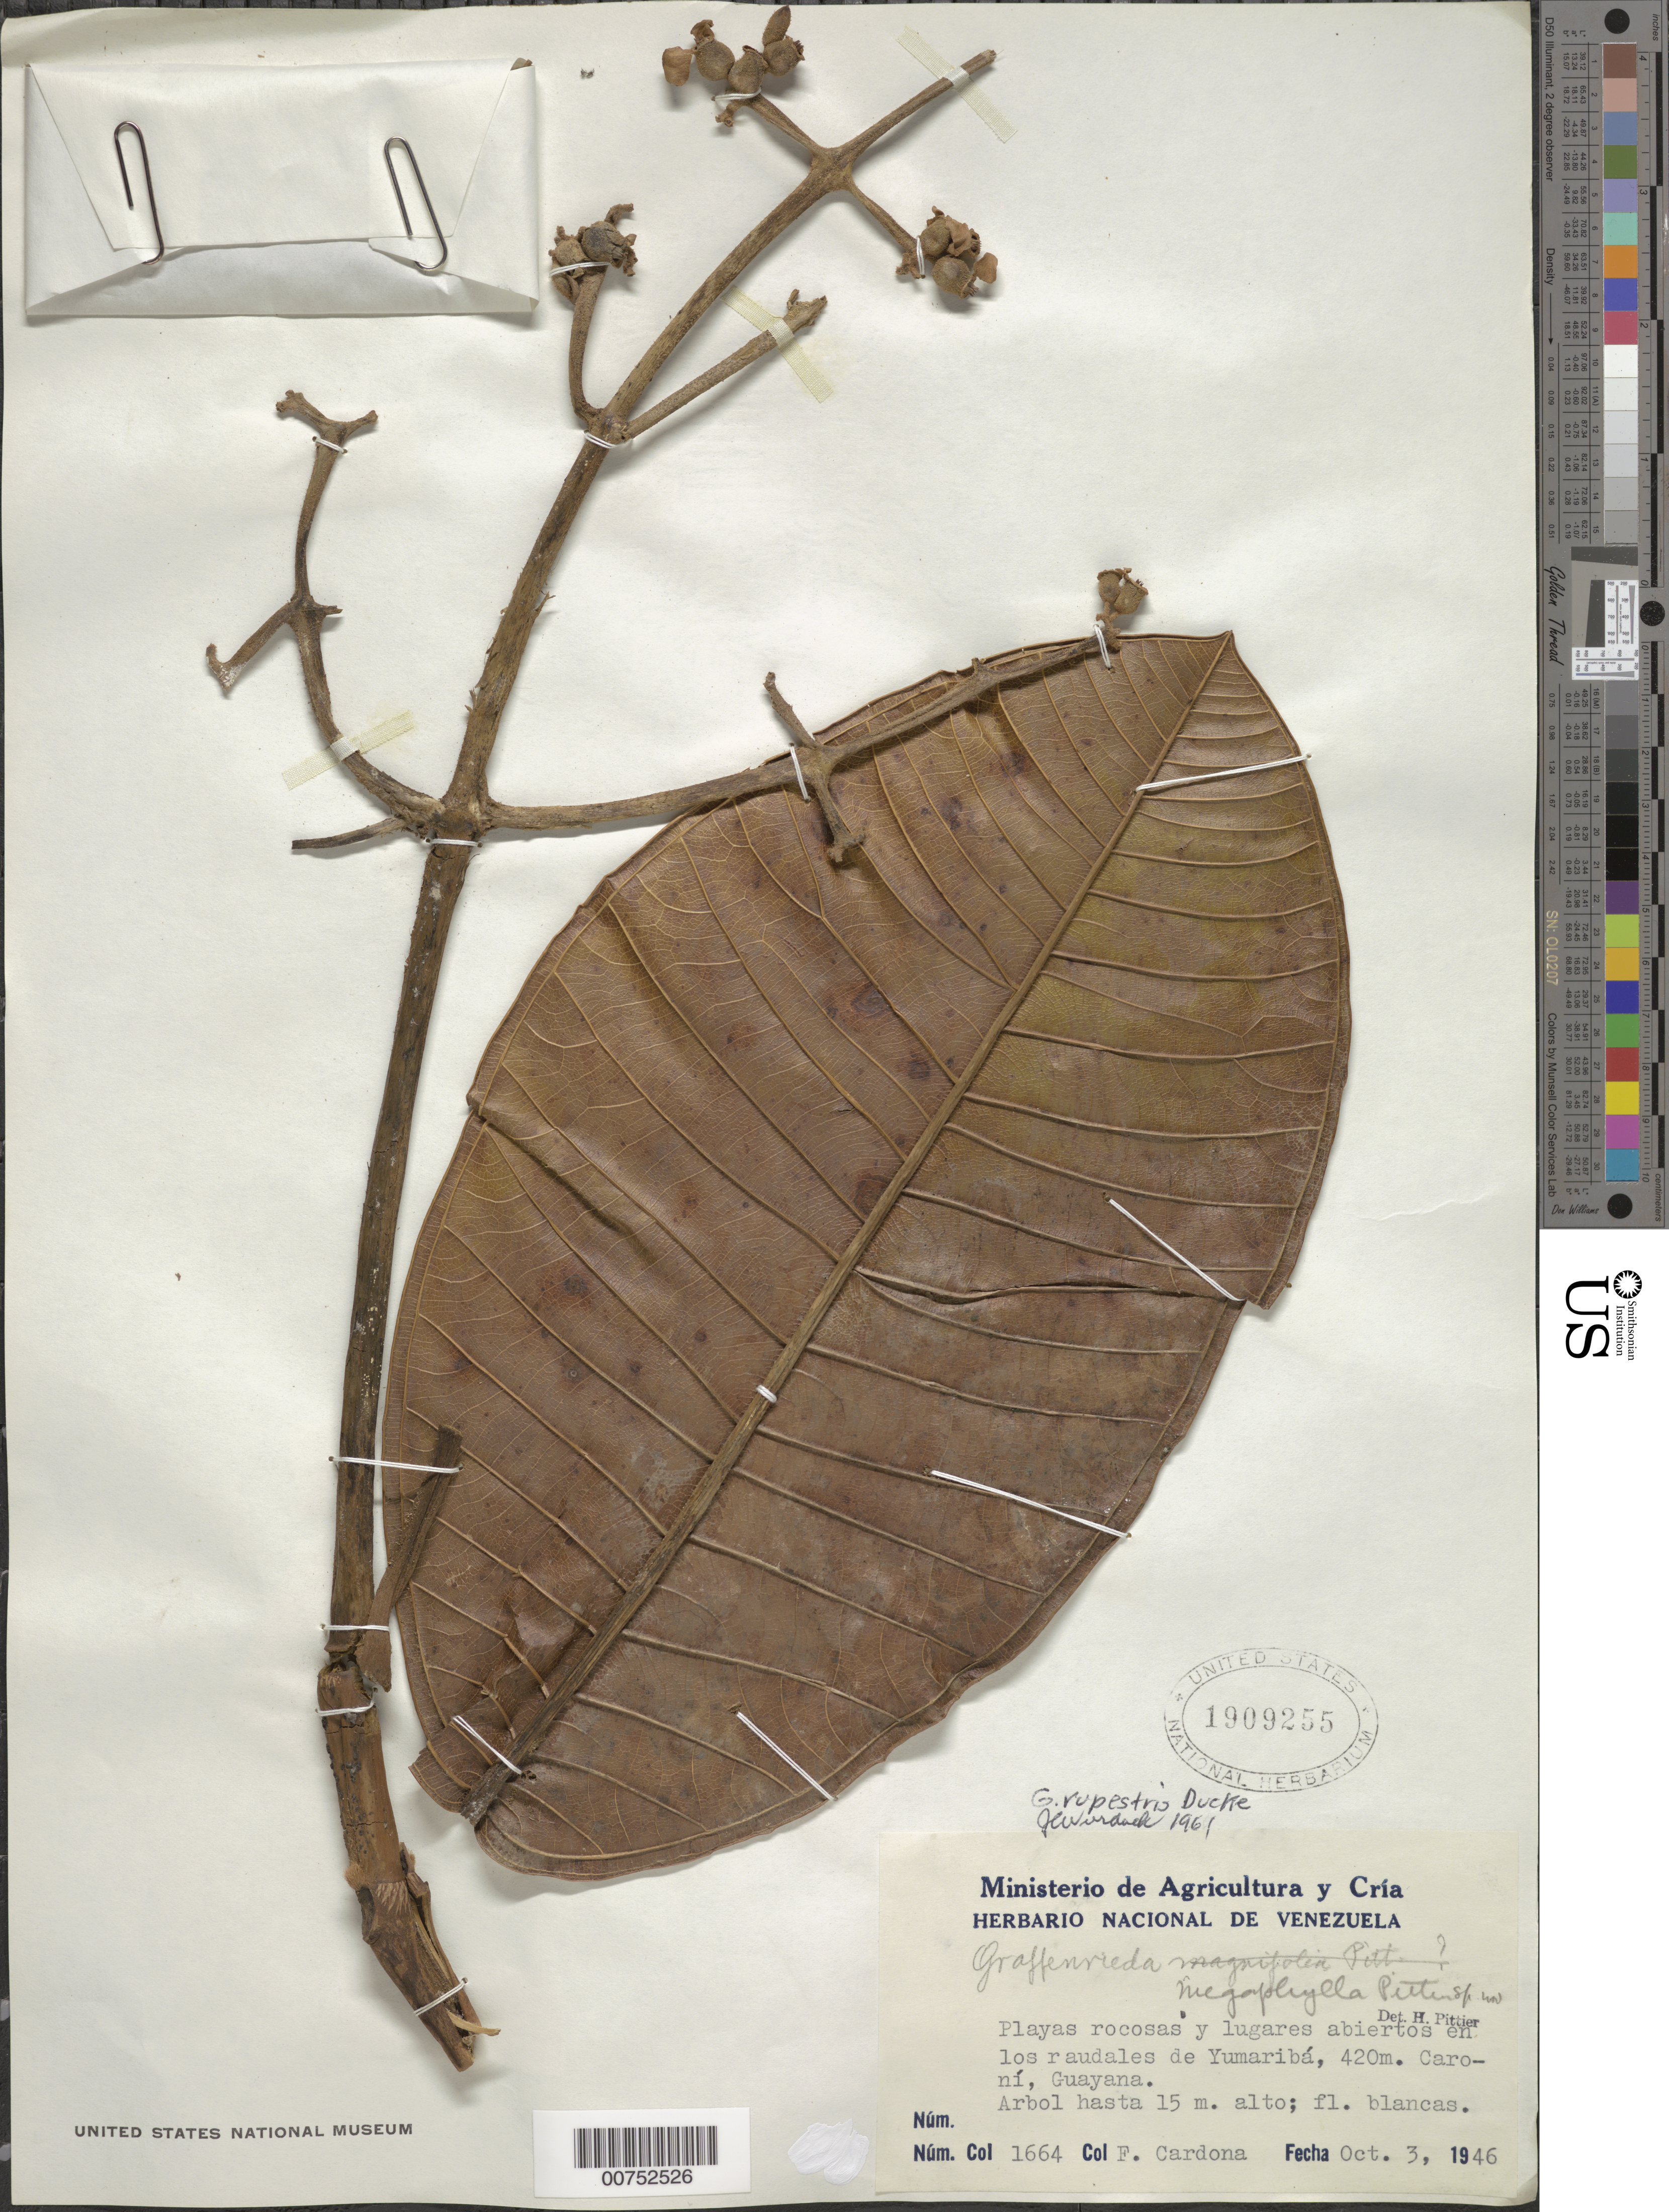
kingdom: Plantae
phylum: Tracheophyta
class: Magnoliopsida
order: Myrtales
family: Melastomataceae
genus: Graffenrieda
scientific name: Graffenrieda rupestris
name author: Ducke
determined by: Gröger, A.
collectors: F. Cardona Puig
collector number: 1664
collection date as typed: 3-Oct-46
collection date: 1946-10-03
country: Venezuela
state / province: Bolívar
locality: Río Ikabarú, Yumariba, Caroní (Guayana)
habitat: Playas rocosas y lugares abiertos en los raudales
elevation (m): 420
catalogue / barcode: US 1909255